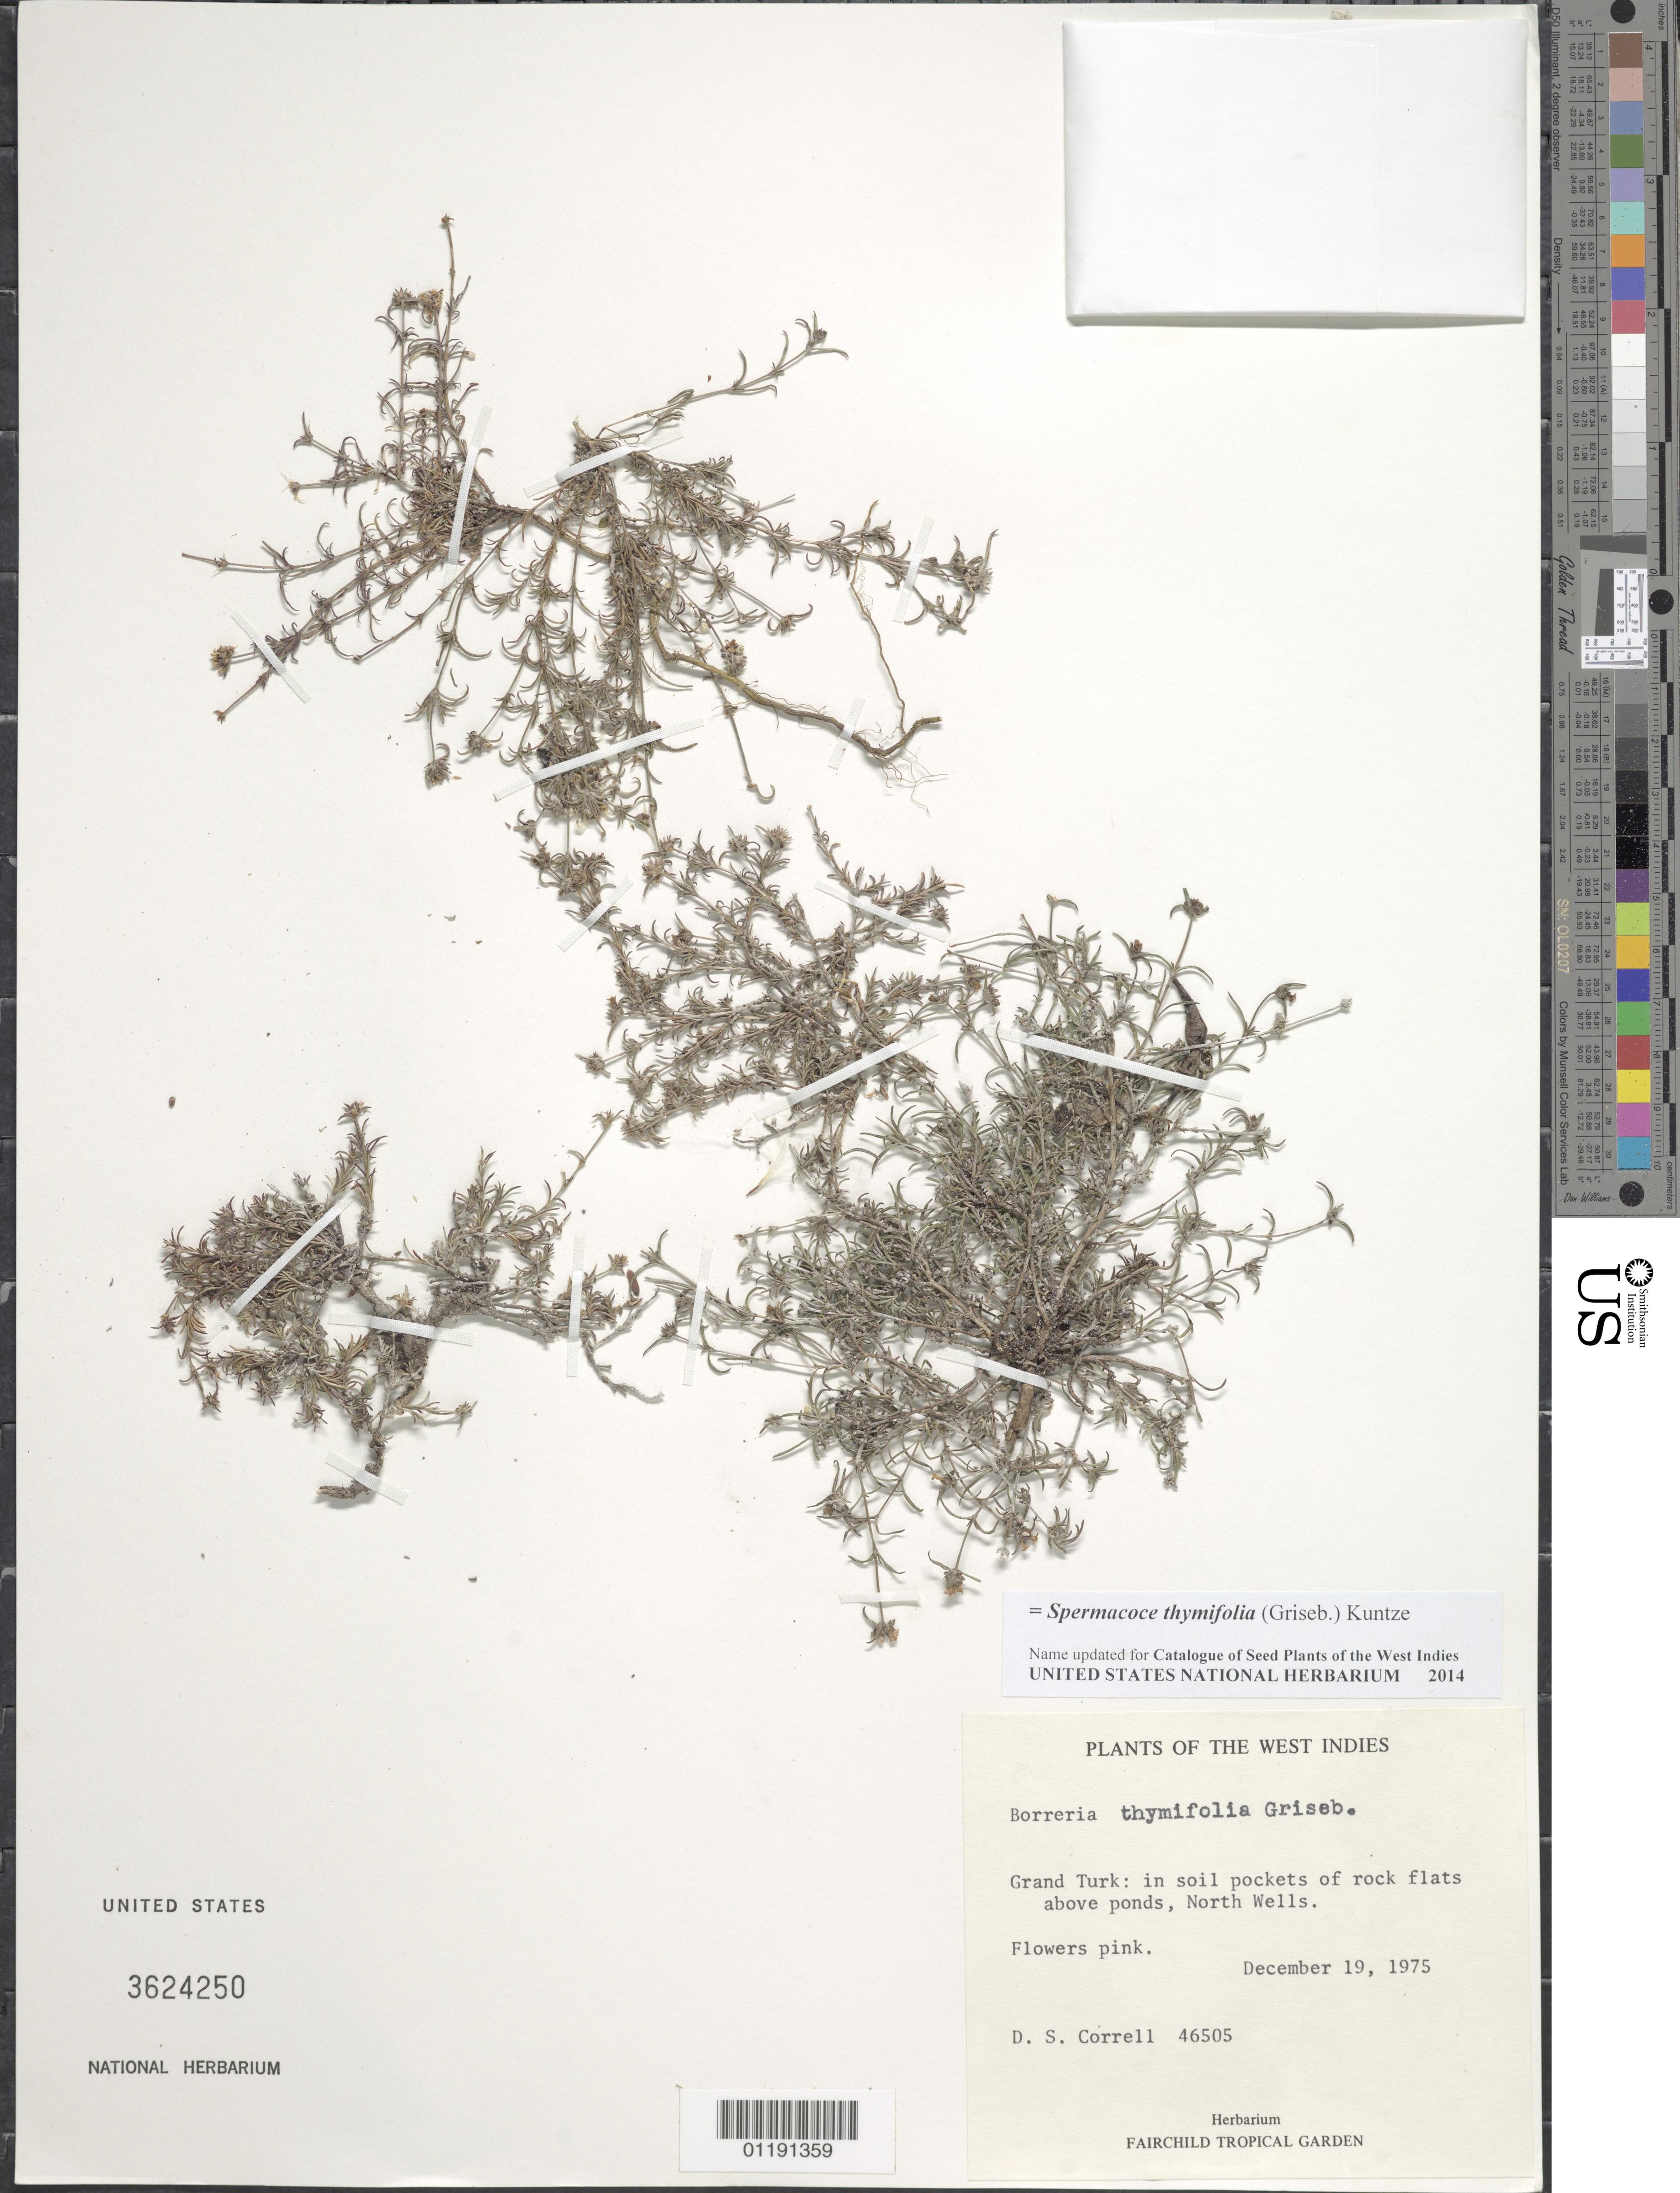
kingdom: Plantae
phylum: Tracheophyta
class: Magnoliopsida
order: Gentianales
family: Rubiaceae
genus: Spermacoce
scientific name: Spermacoce thymifolia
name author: (Griseb.) Kuntze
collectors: D. S. Correll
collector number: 46505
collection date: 1975-12-19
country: Bahamas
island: Grand Turk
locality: In soil pockets of rock flats above ponds, North Wells.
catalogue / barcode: US 3624250